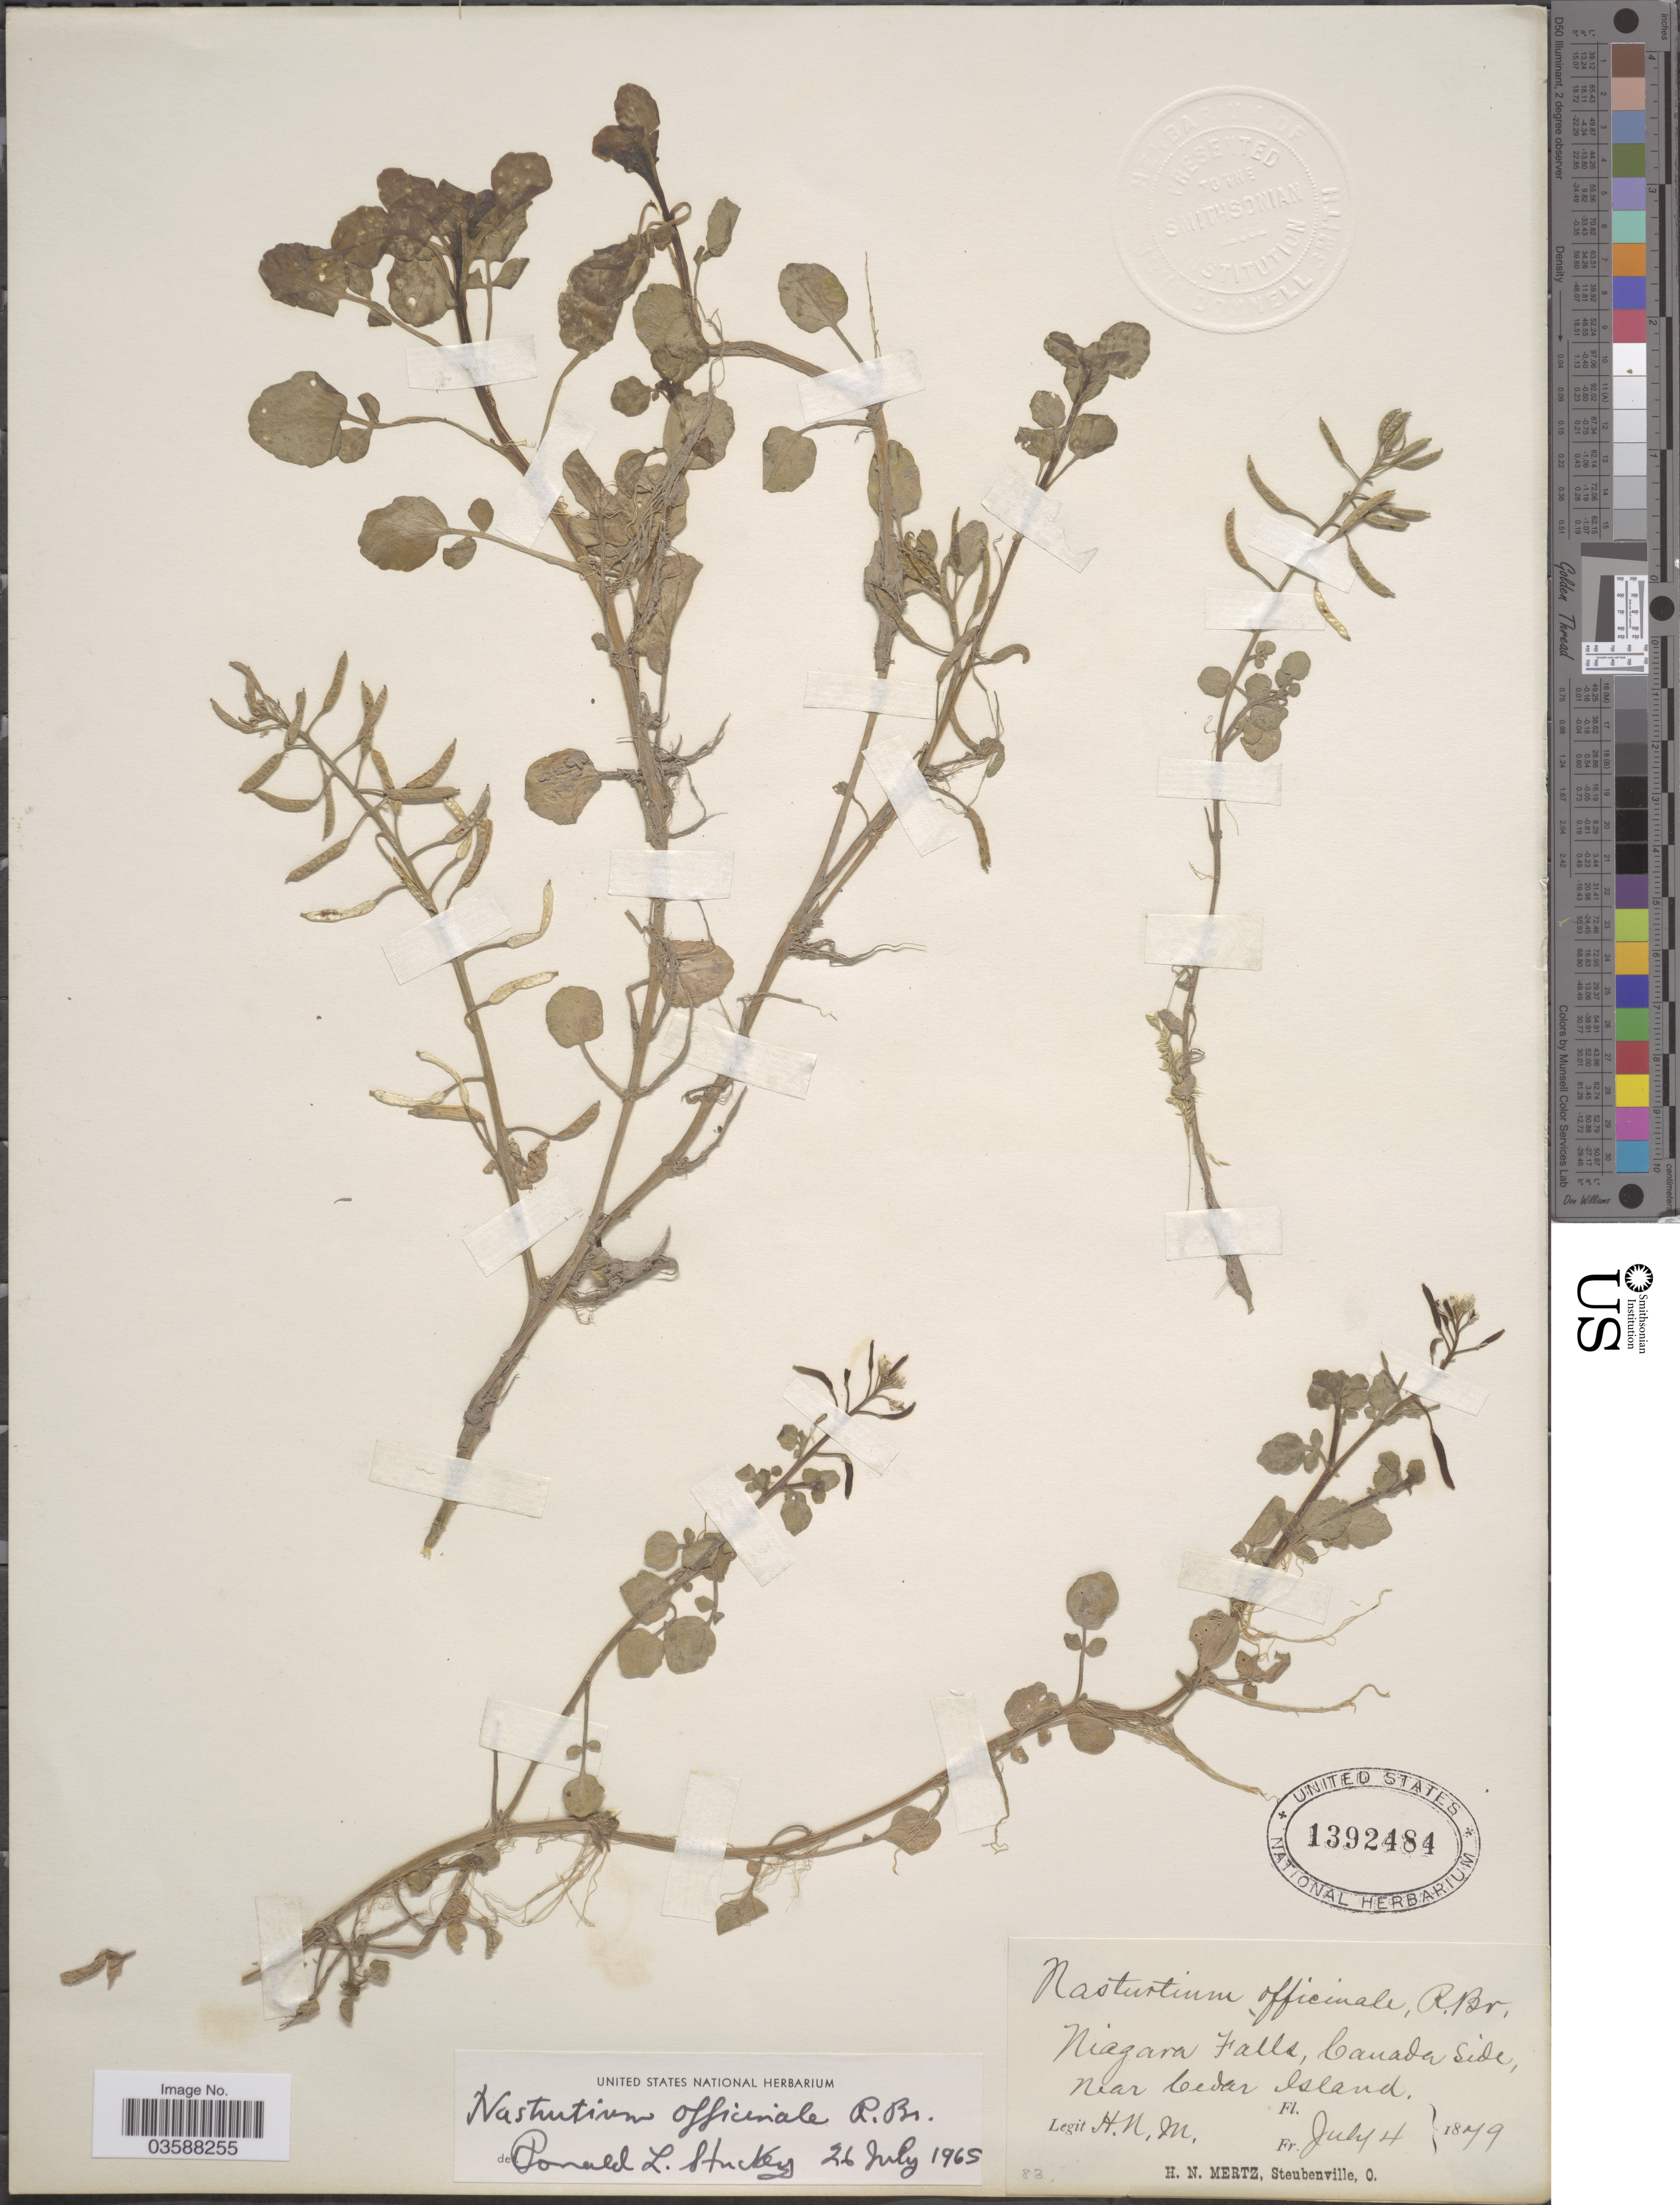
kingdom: Plantae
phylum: Tracheophyta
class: Magnoliopsida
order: Brassicales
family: Brassicaceae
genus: Nasturtium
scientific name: Nasturtium officinale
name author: R. Br.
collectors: H. Mertz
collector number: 83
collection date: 1879-07-04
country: Canada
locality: Niagara Falls, Canada side, near Cedar Island.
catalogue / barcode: US 1392484